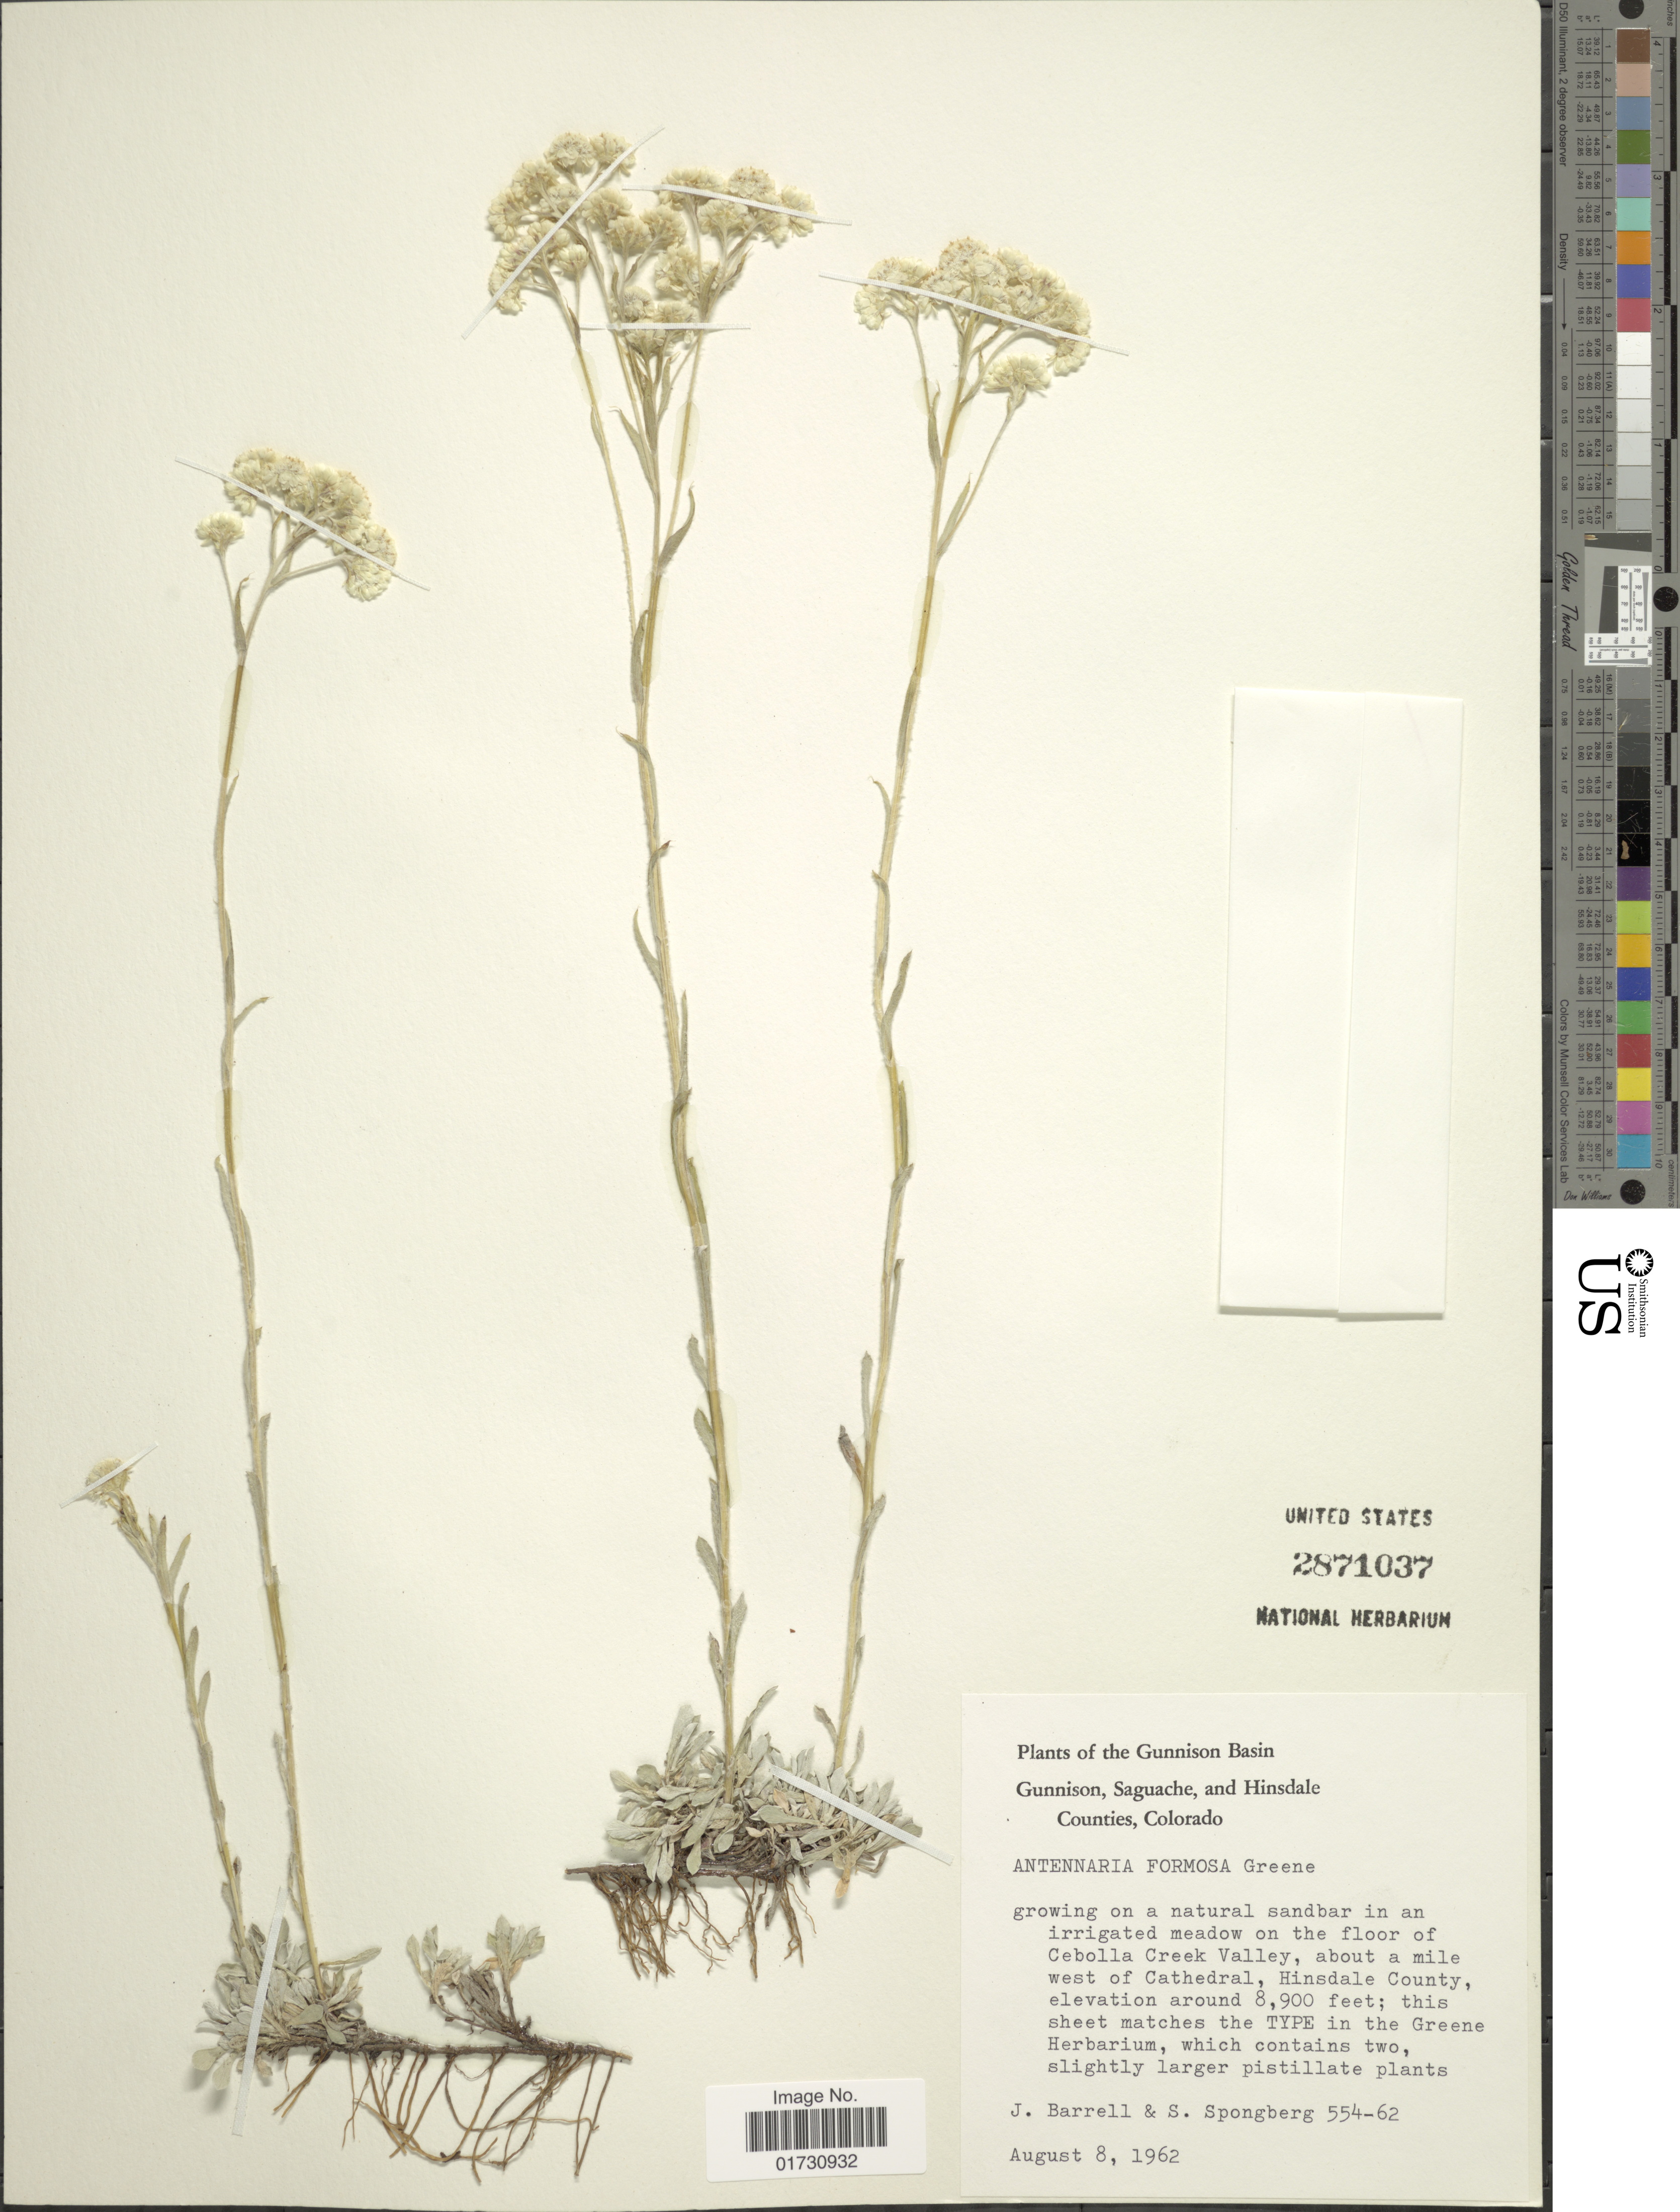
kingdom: Plantae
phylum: Tracheophyta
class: Magnoliopsida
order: Asterales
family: Asteraceae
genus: Antennaria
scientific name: Antennaria formosa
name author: Greene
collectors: J. Barrell & S. A.Spongberg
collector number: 554-62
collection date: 1962-08-08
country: United States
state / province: Colorado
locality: Gunnison Basin, Cebolla Creek Valley, about a mile west of Cathedral, Hinsdale County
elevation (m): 2713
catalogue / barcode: US 2871037